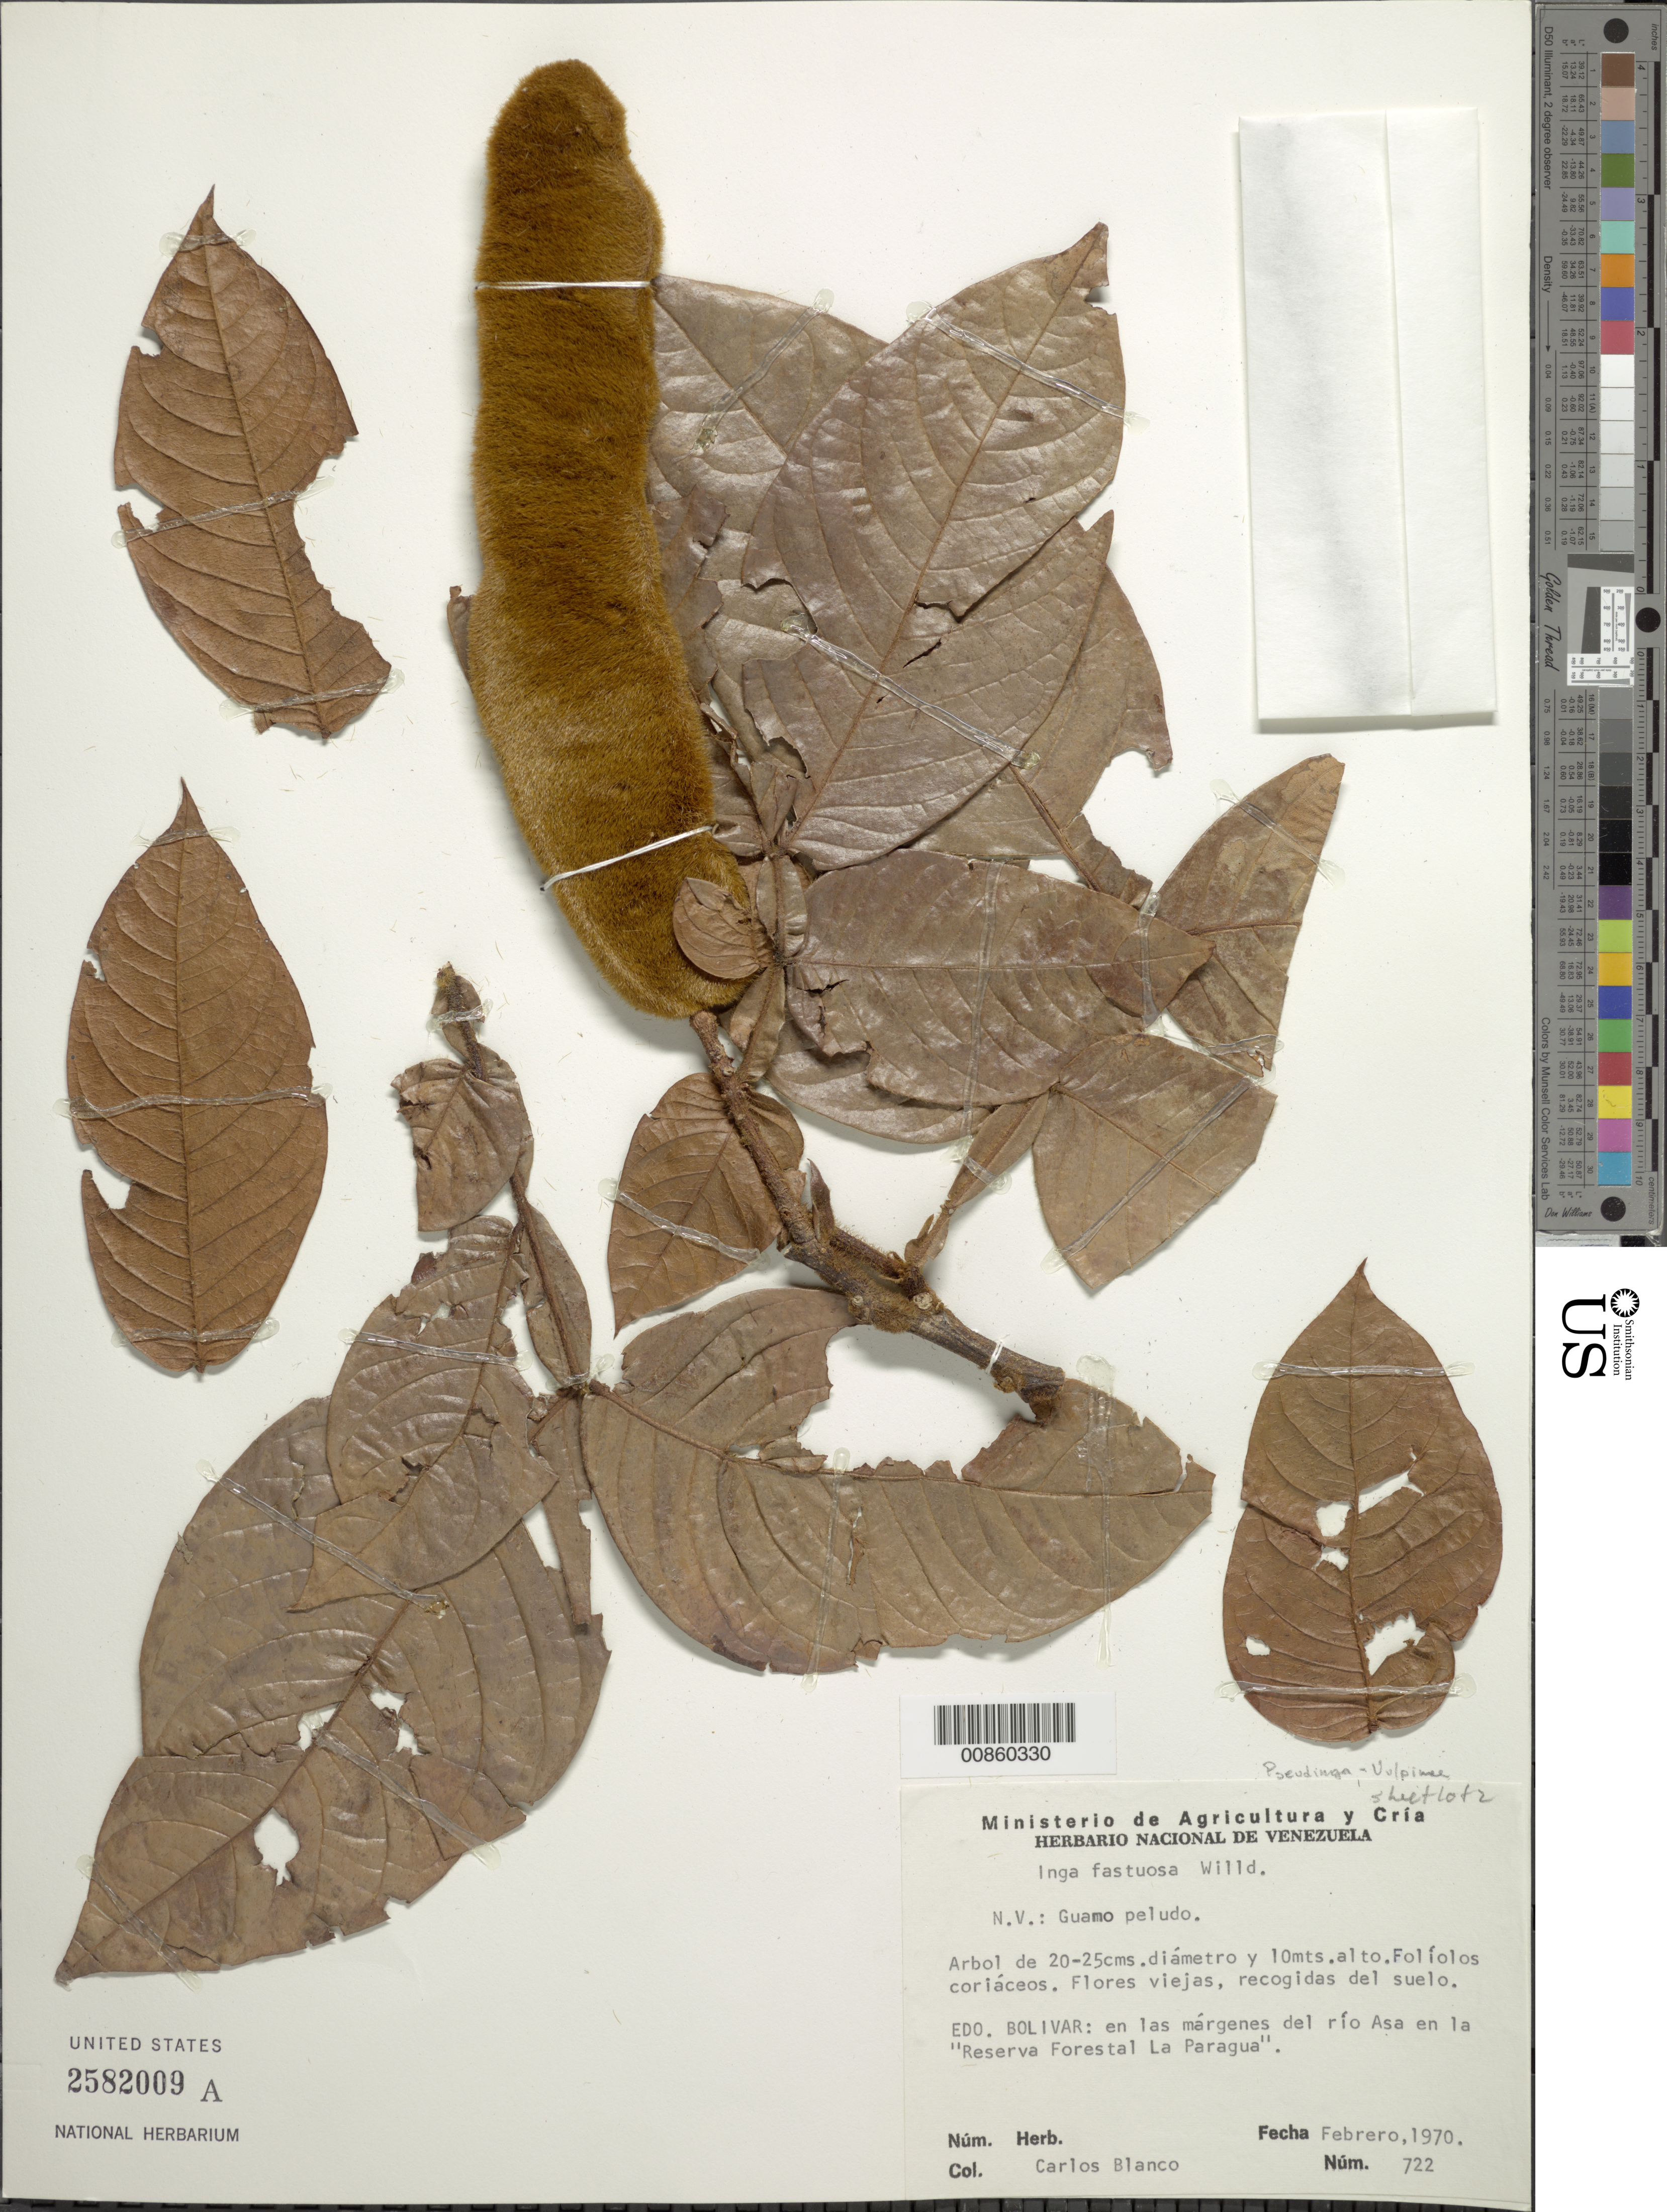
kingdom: Plantae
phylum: Tracheophyta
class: Magnoliopsida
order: Fabales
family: Fabaceae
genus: Inga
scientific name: Inga fastuosa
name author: (Jacq.) Willd.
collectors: C. A. Blanco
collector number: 722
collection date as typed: Feb-70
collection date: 1970-02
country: Venezuela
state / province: Bolívar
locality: Reserva Forestal "La Paragua"; Río Asa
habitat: Márgenes del río.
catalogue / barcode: US 2582009A